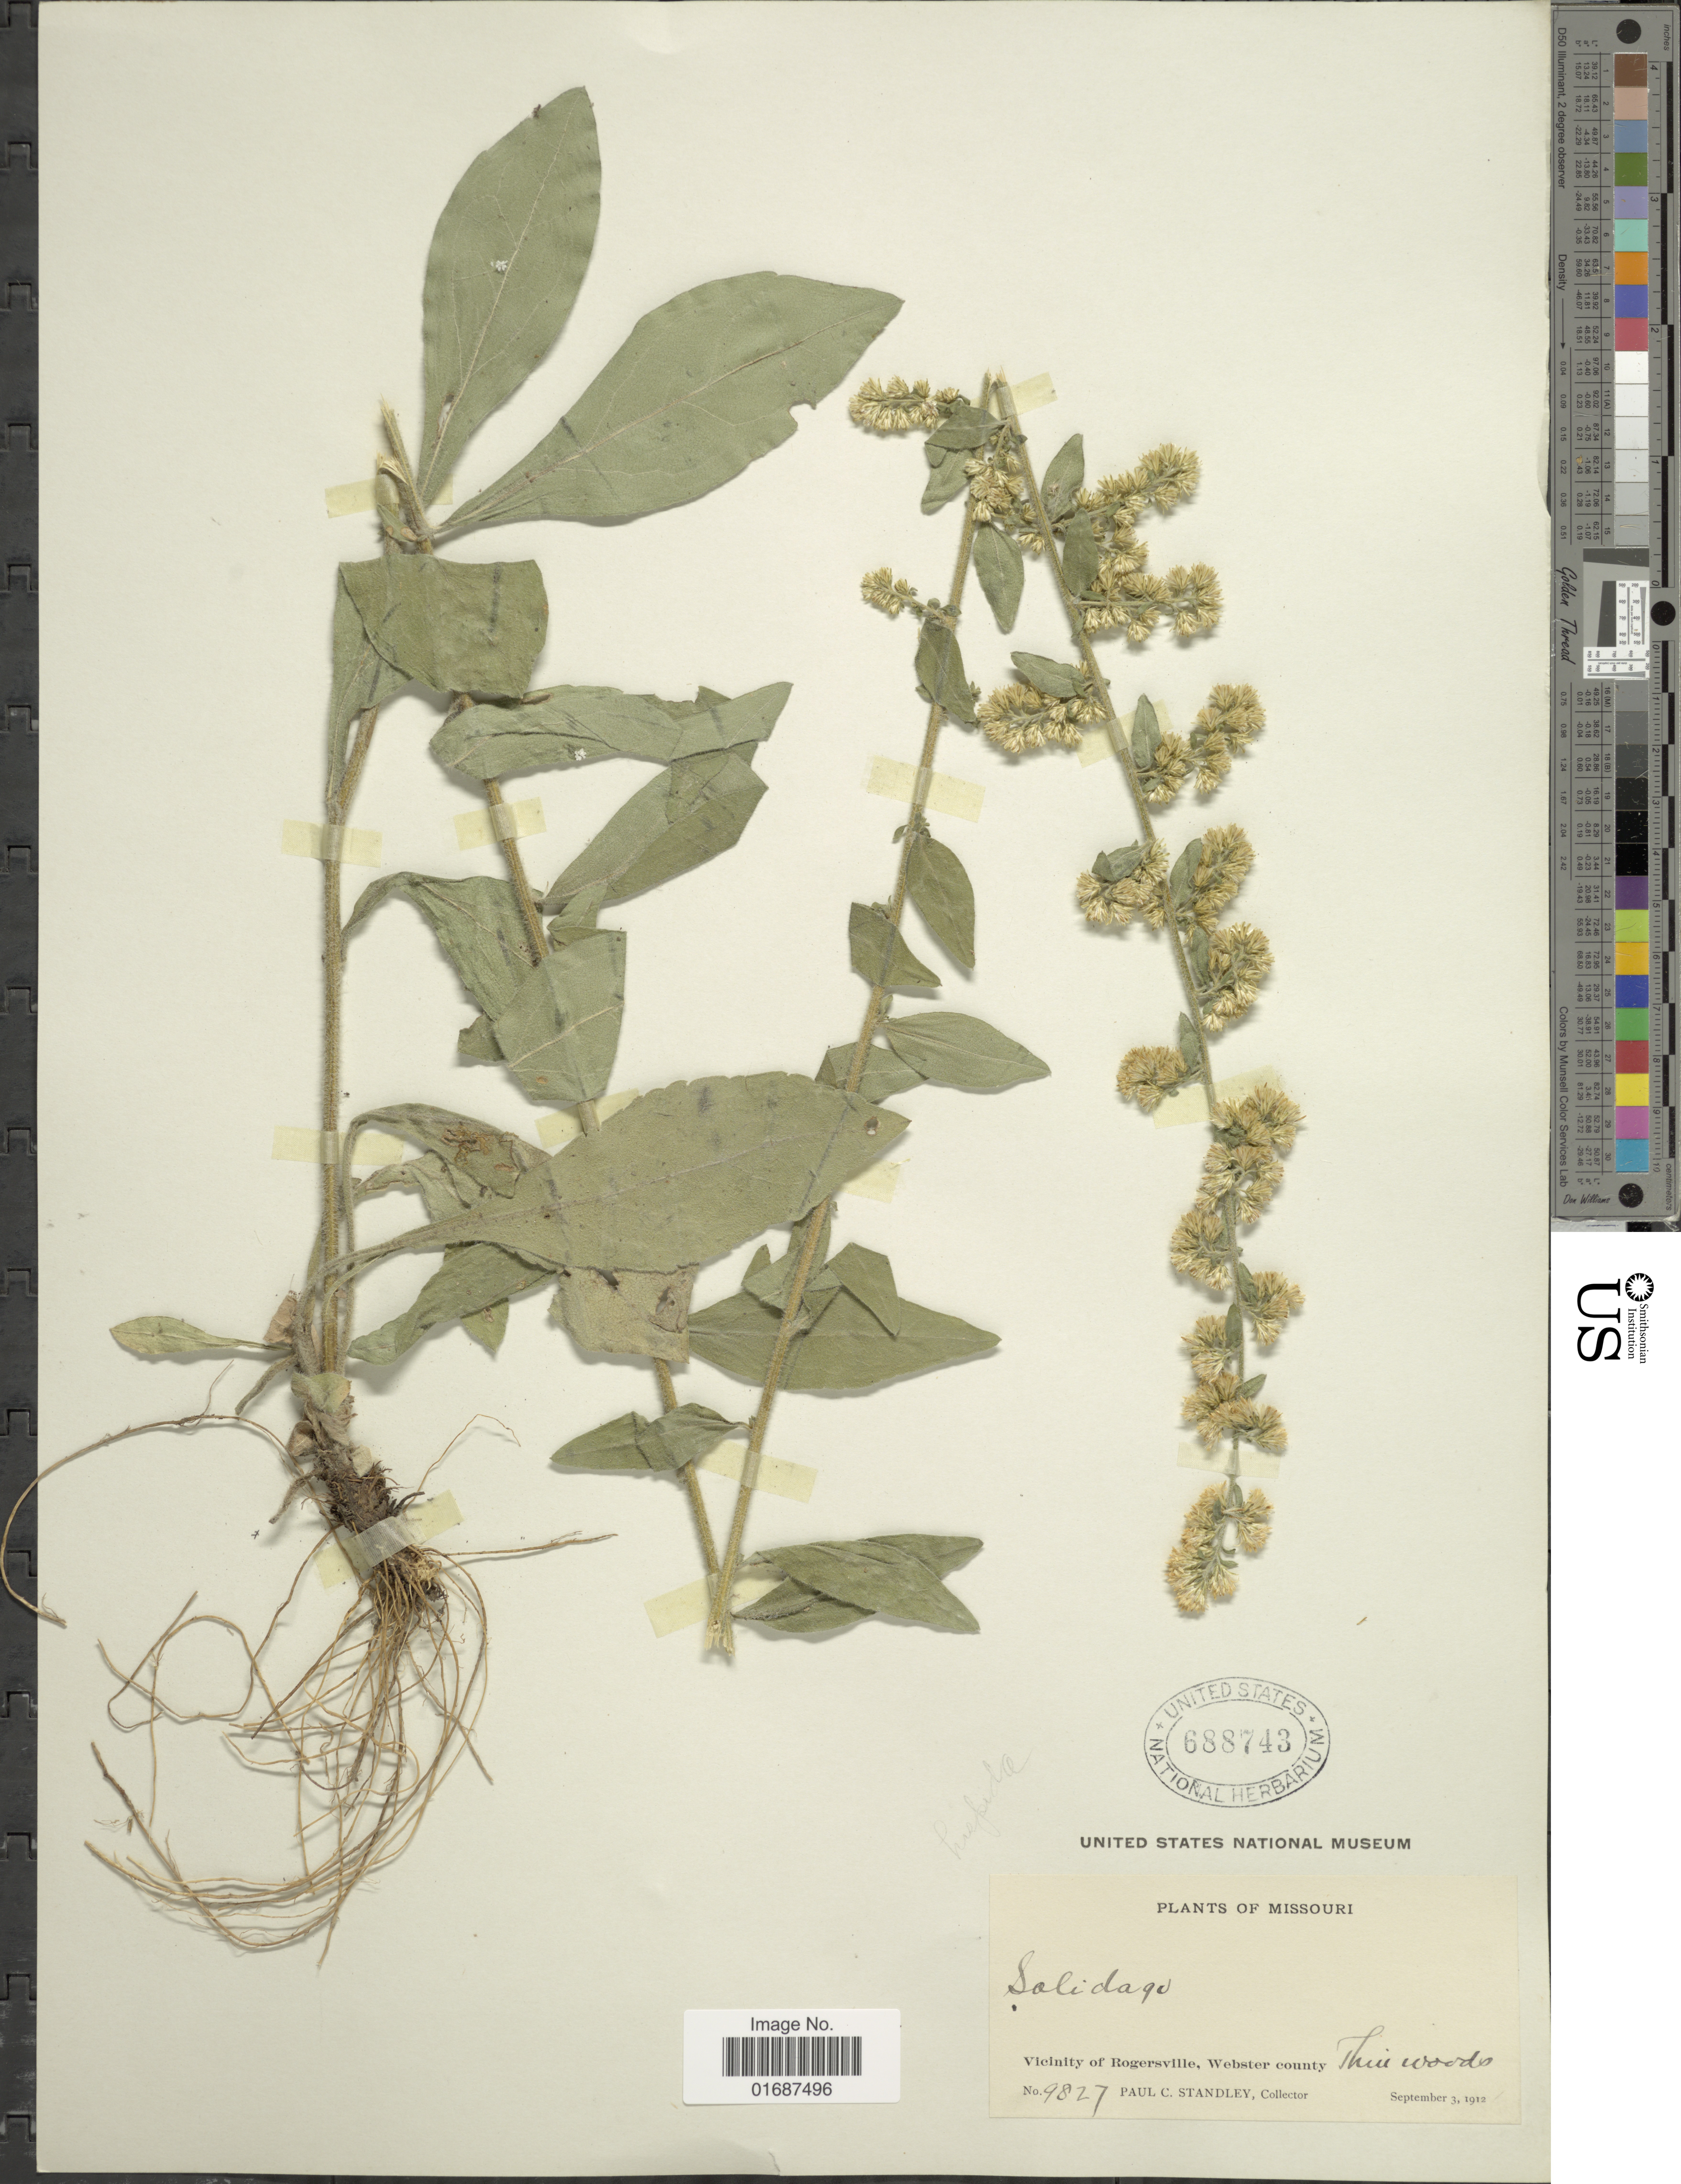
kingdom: Plantae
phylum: Tracheophyta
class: Magnoliopsida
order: Asterales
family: Asteraceae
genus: Solidago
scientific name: Solidago hispida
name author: Muhl. ex Willd.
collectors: P. C. Standley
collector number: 9827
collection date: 1912-09-03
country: United States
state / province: Missouri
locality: Vicinity of Rogersville, Webster County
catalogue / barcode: US 688743